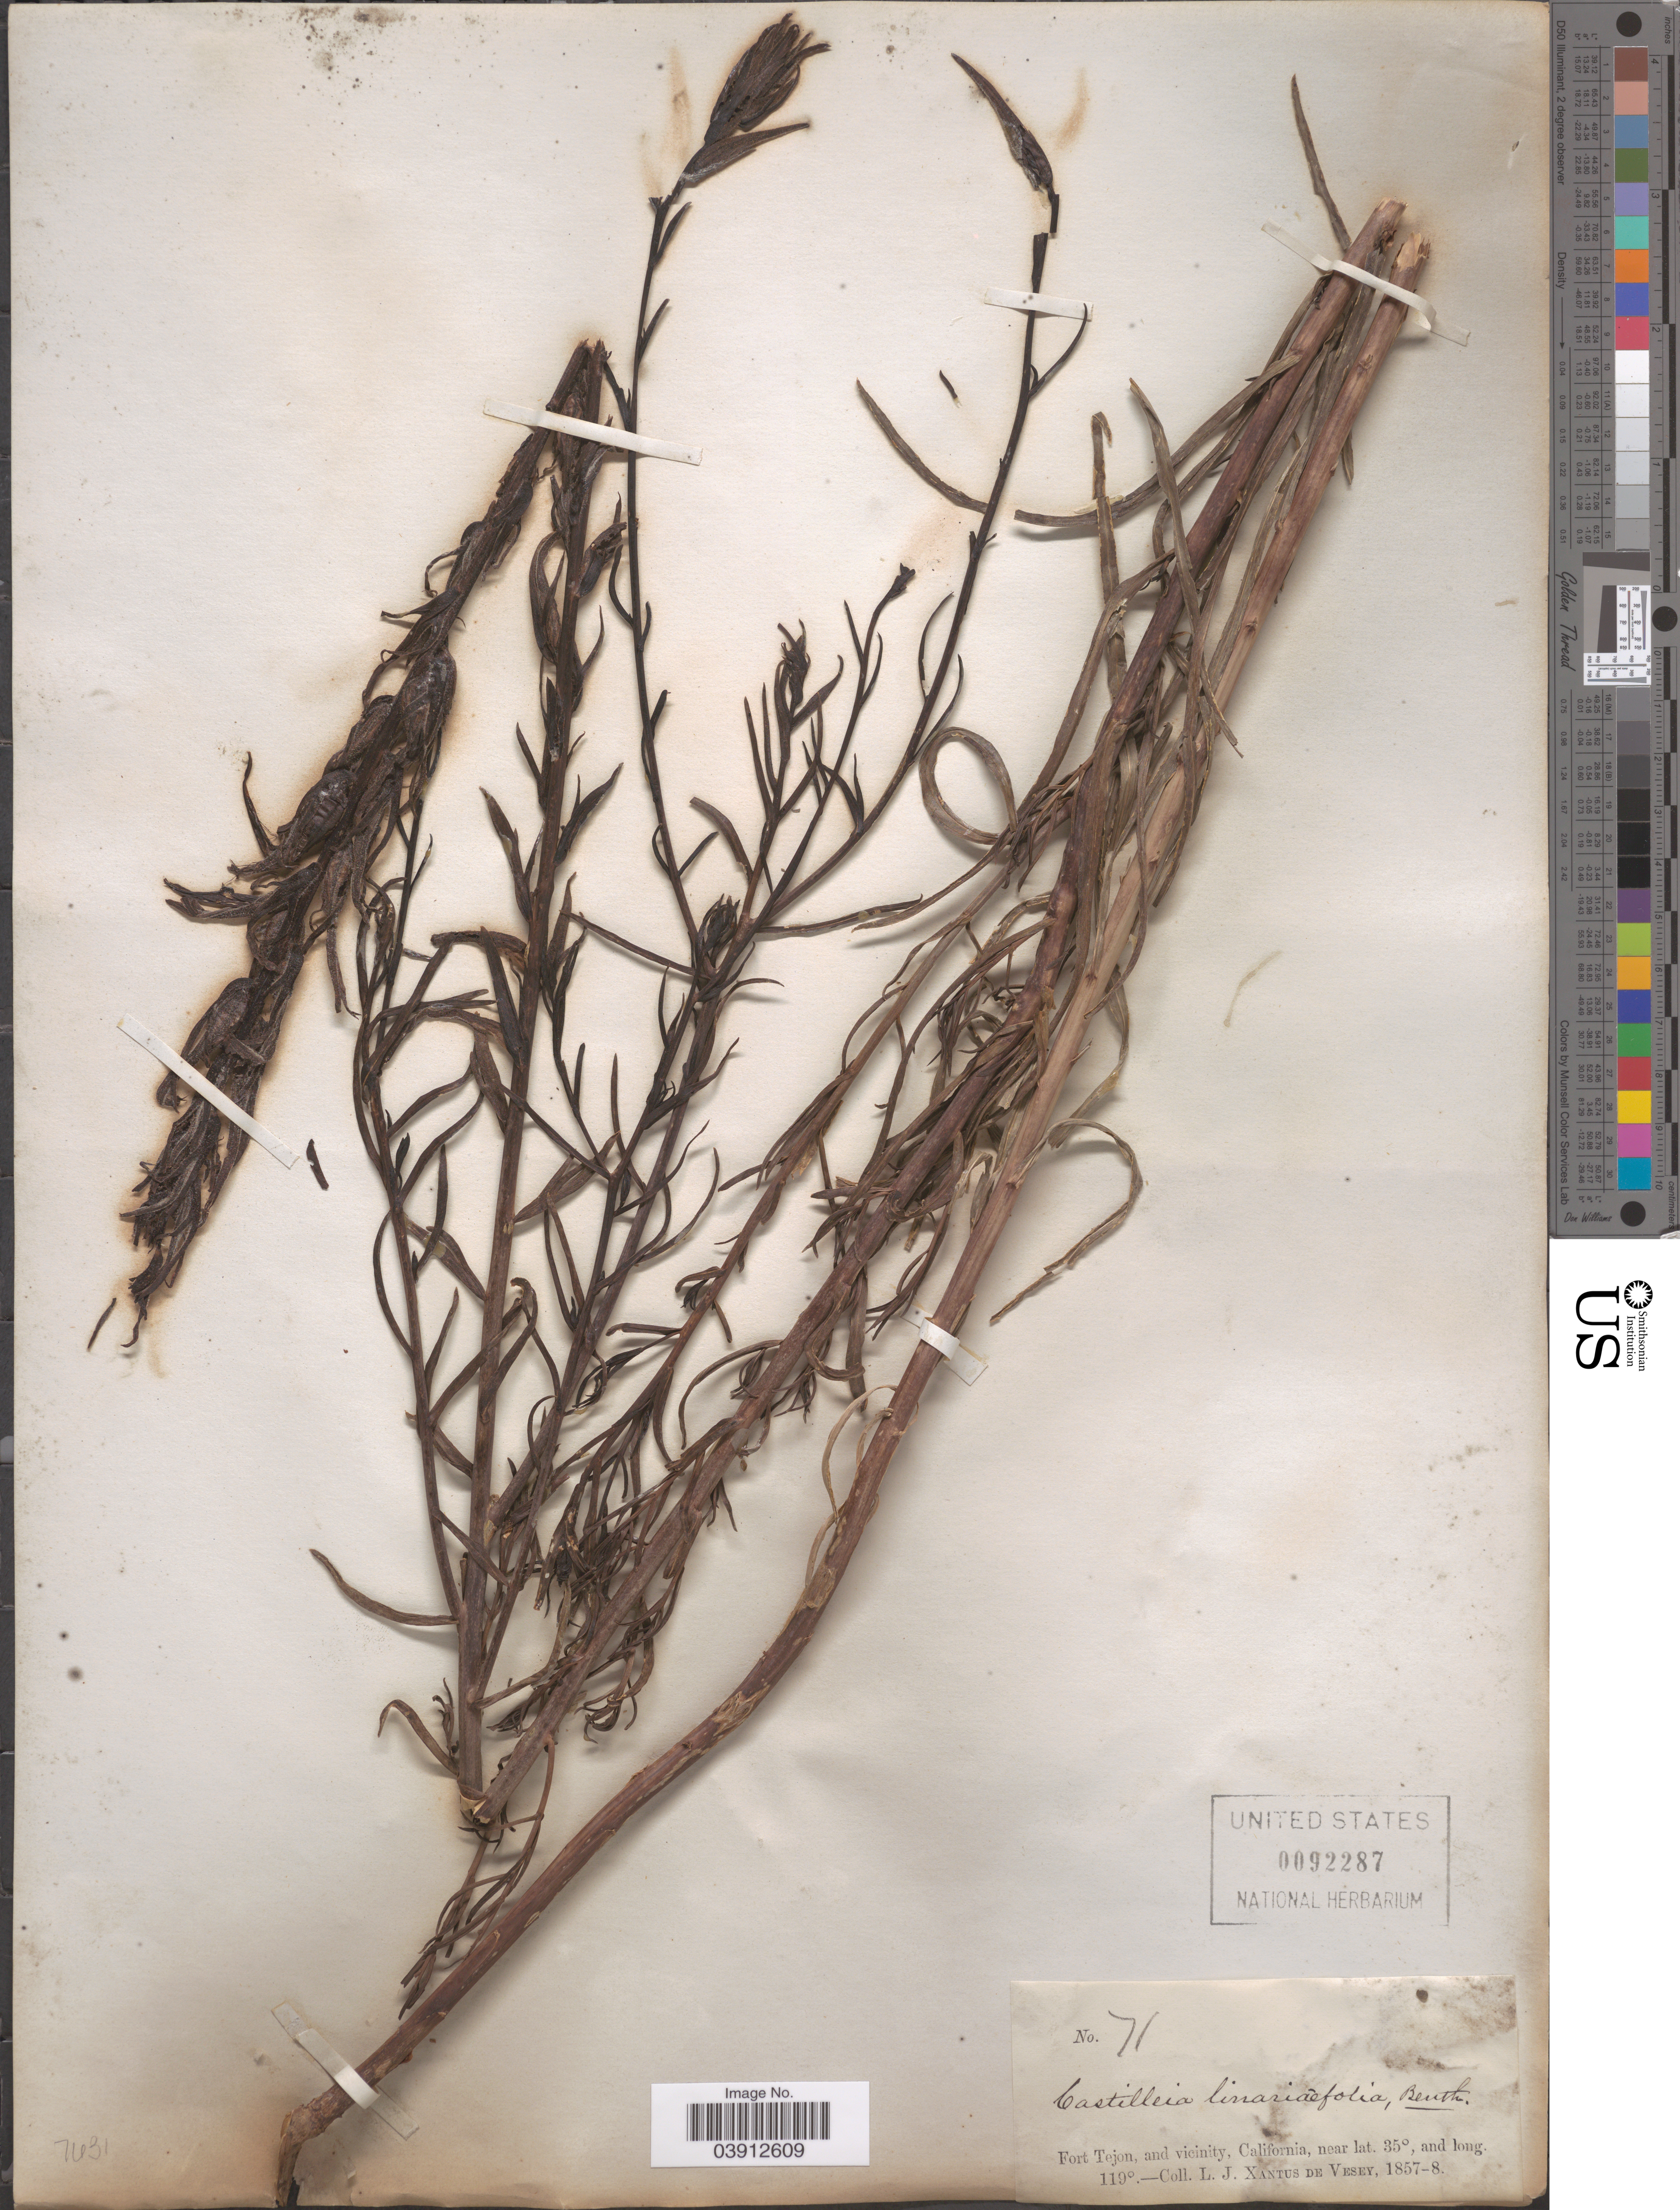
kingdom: Plantae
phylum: Tracheophyta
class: Magnoliopsida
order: Lamiales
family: Orobanchaceae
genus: Castilleja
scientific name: Castilleja linariifolia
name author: Benth.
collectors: L. Xantus de Vesey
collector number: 71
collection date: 1857/1858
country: United States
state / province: California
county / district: Kern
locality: Fort Tejon, and vicinity.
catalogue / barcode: US 92287